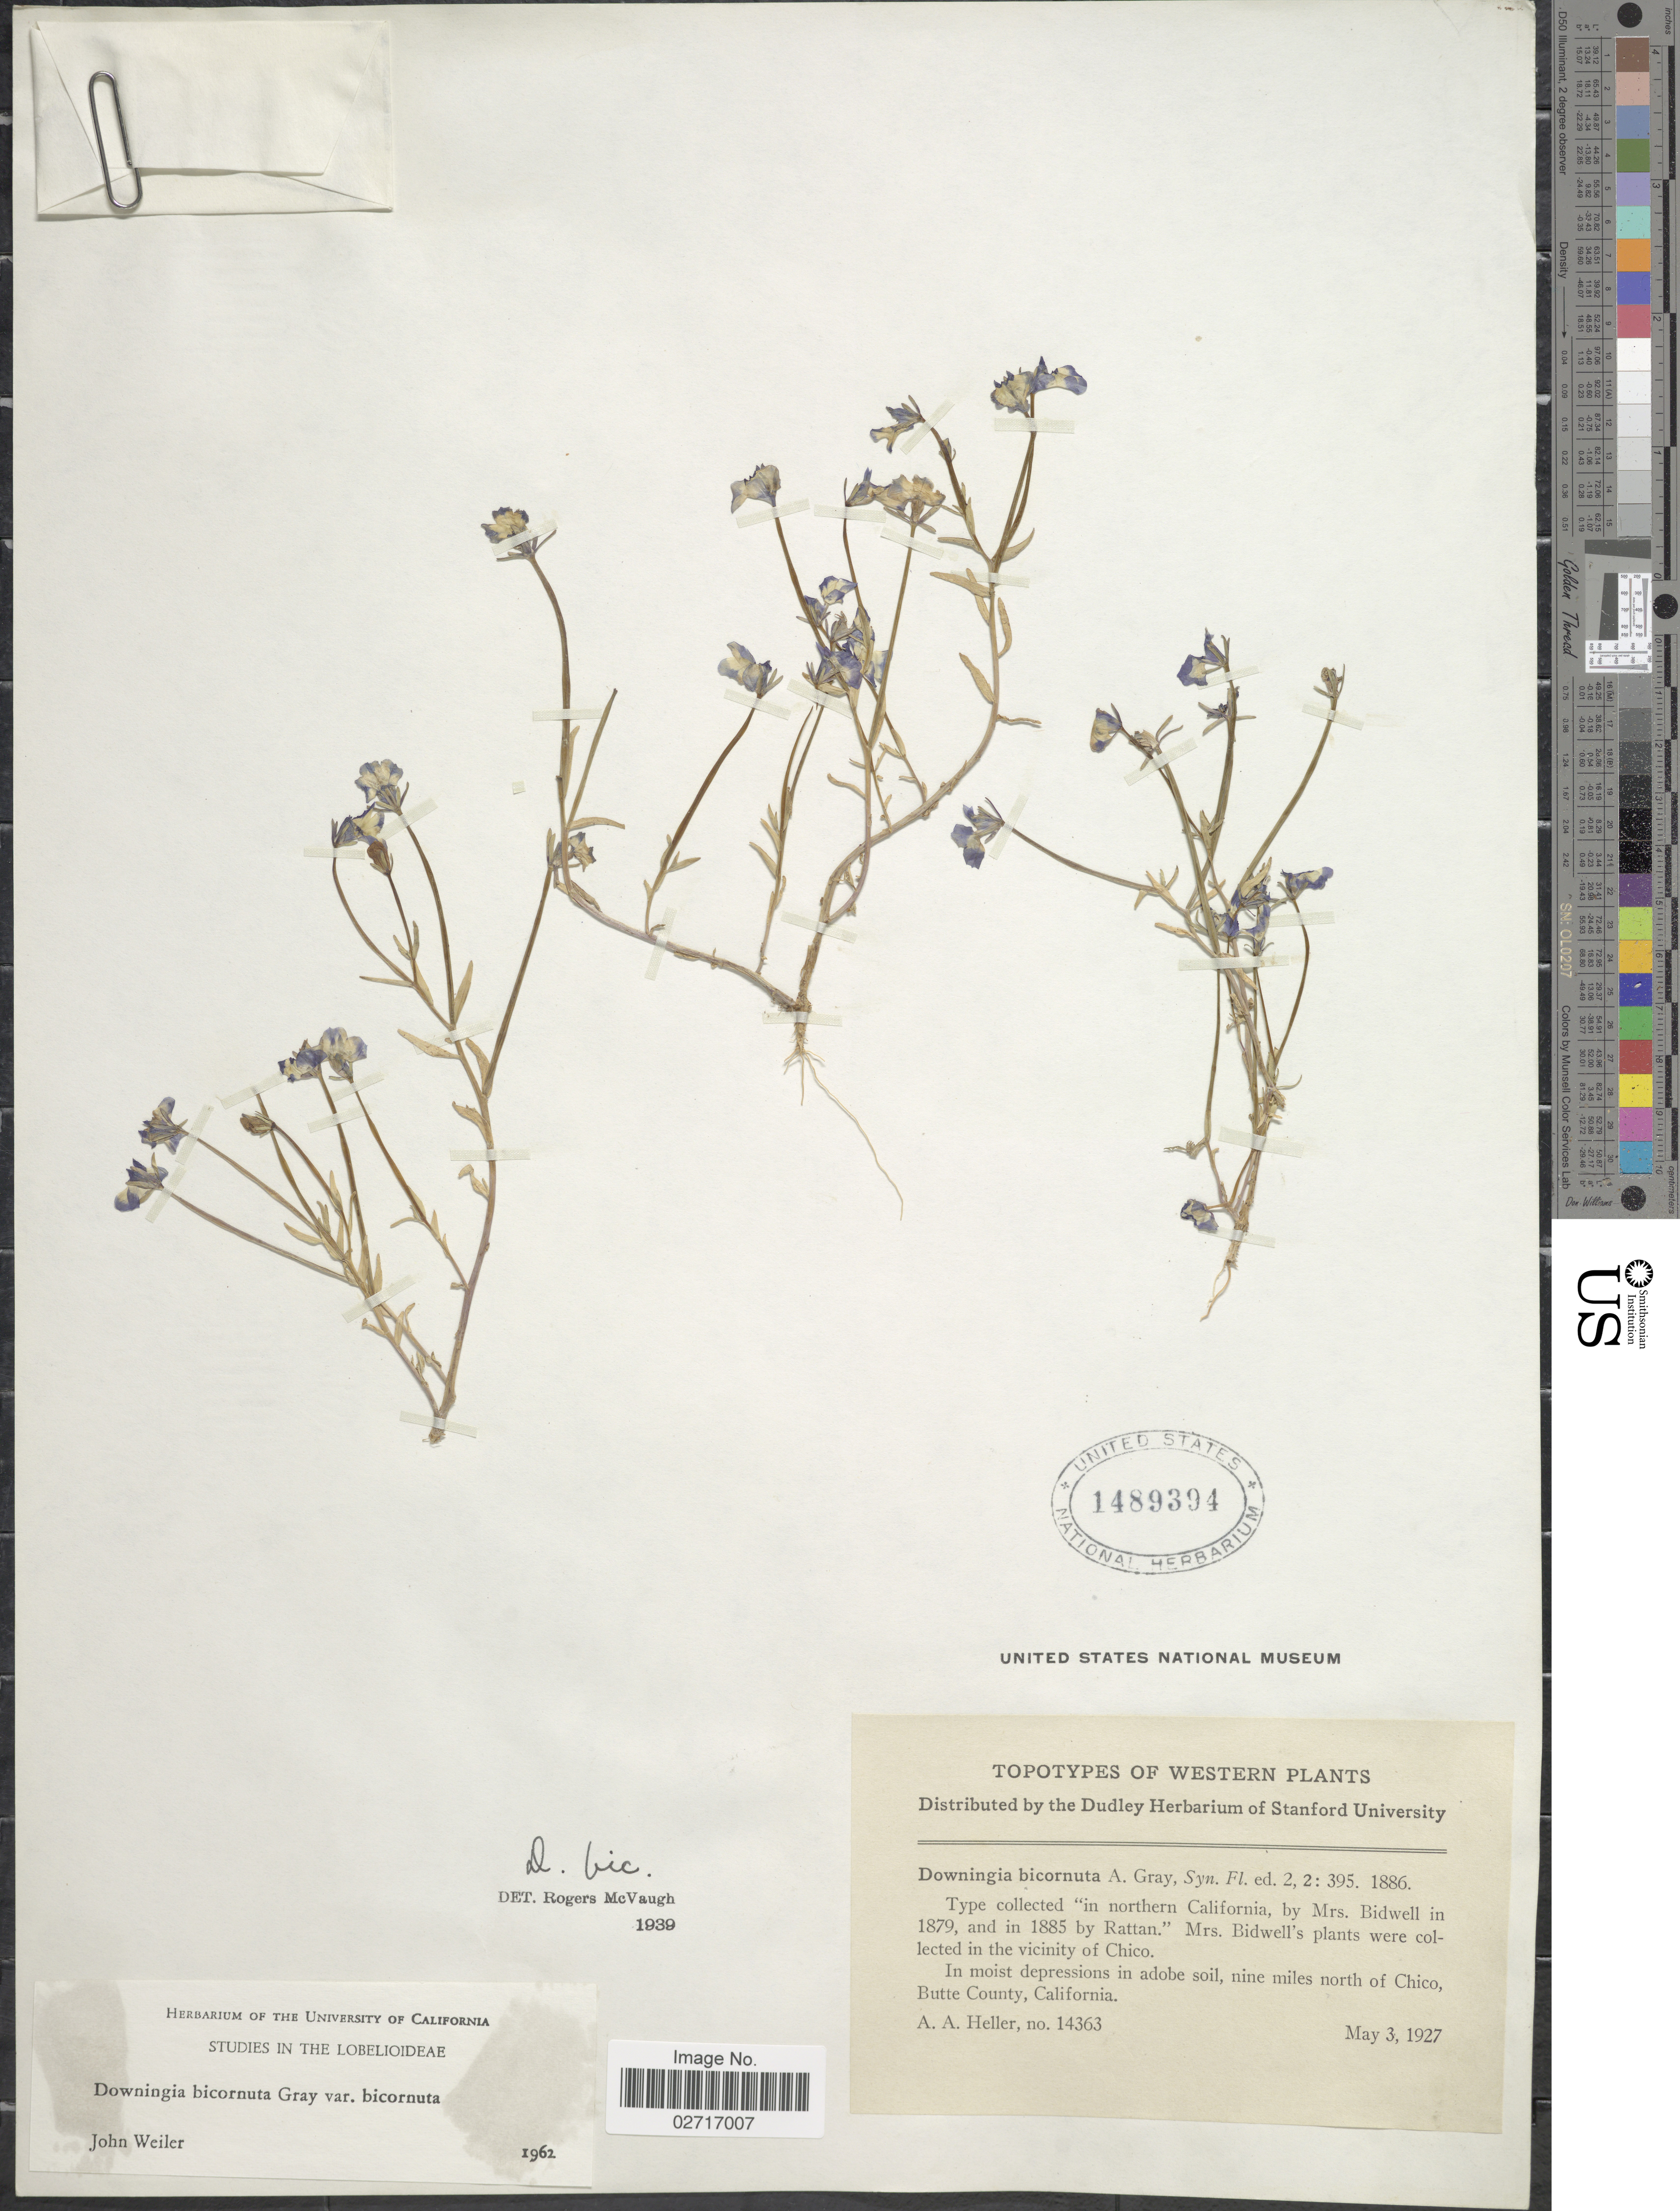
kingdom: Plantae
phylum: Tracheophyta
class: Magnoliopsida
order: Asterales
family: Campanulaceae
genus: Downingia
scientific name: Downingia bicornuta var. bicornuta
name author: A. Gray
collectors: A. A. Heller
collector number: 14363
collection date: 1927-05-03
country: United States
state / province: California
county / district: Butte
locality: In moist depressions in adobe soil, nine miles north of Chico, Butte County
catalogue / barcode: US 1489394